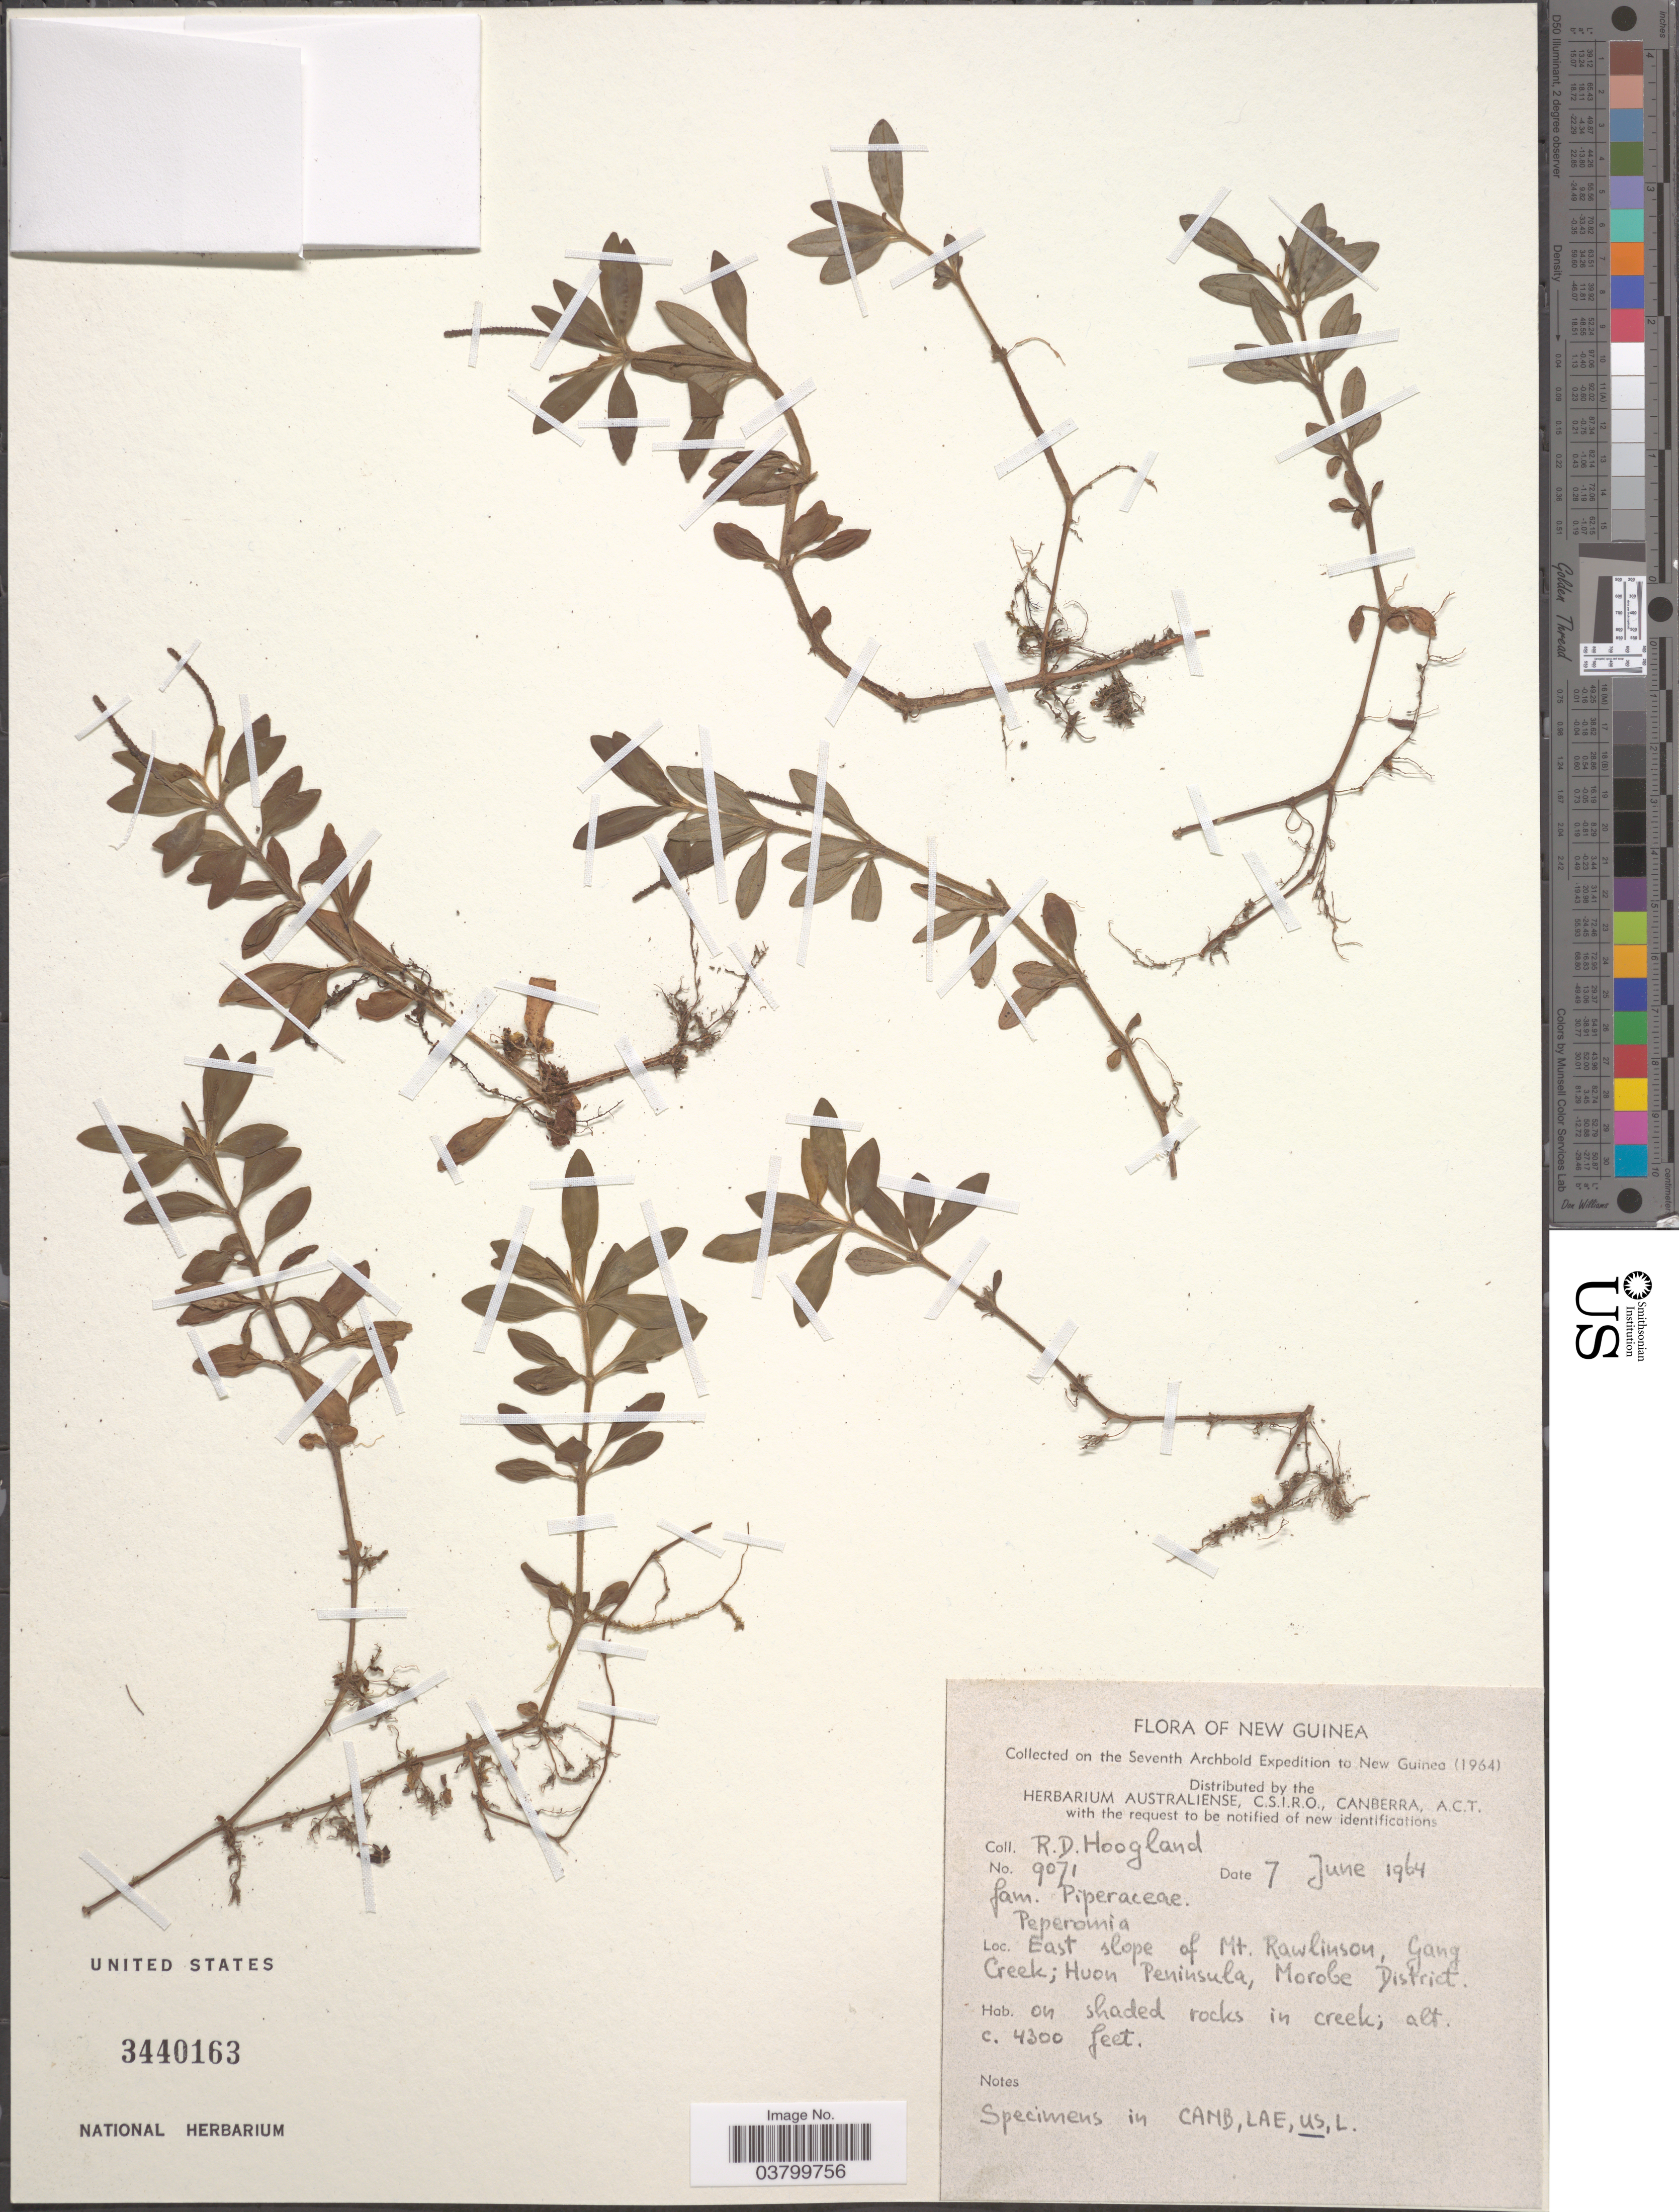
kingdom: Plantae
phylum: Tracheophyta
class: Magnoliopsida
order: Piperales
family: Piperaceae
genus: Peperomia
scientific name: Peperomia sp.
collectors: R. D. Hoogland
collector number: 9071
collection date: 1964-06-07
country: Papua New Guinea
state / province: Morobe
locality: New Guinea. East slope of Mt. Rawlinson, Gang Creek; Huon Peninsula; Morobe District.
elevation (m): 1311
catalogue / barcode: US 3440163